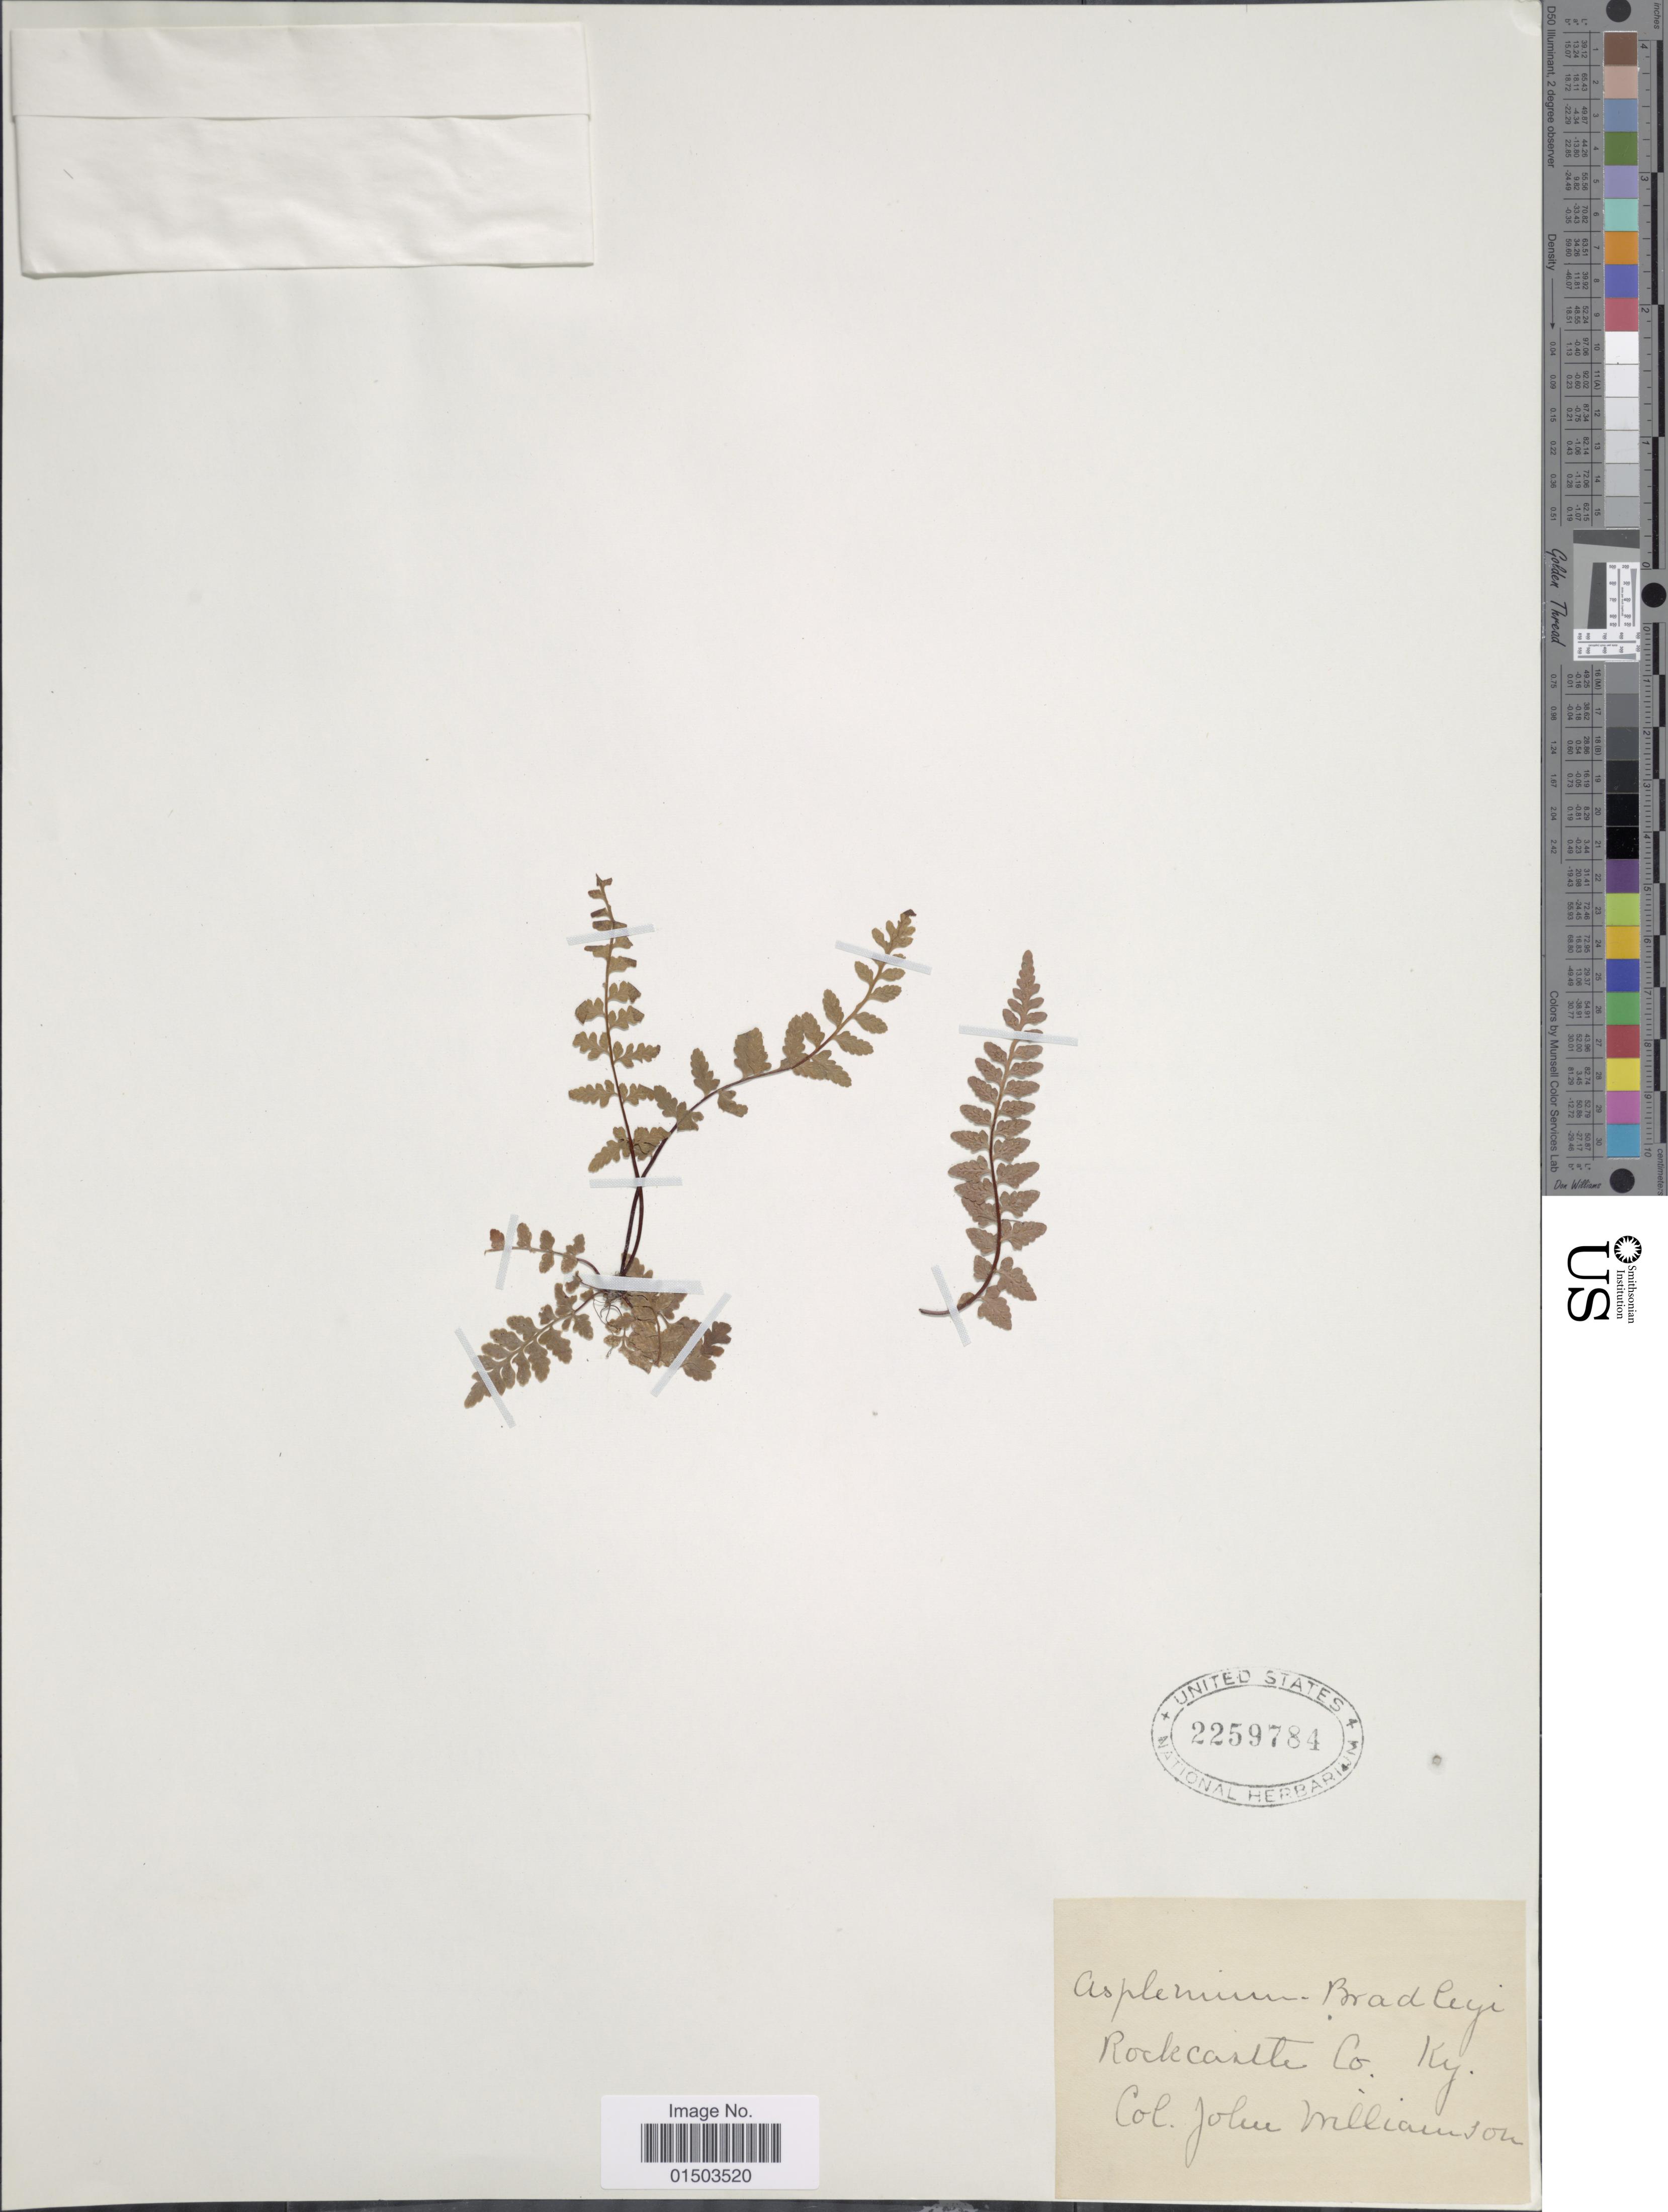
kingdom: Plantae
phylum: Tracheophyta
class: Polypodiopsida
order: Polypodiales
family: Aspleniaceae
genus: Asplenium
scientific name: Asplenium bradleyi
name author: D.C. Eaton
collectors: J. Williamson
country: United States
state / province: Kentucky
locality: Rockcastle Co.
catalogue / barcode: US 2259784